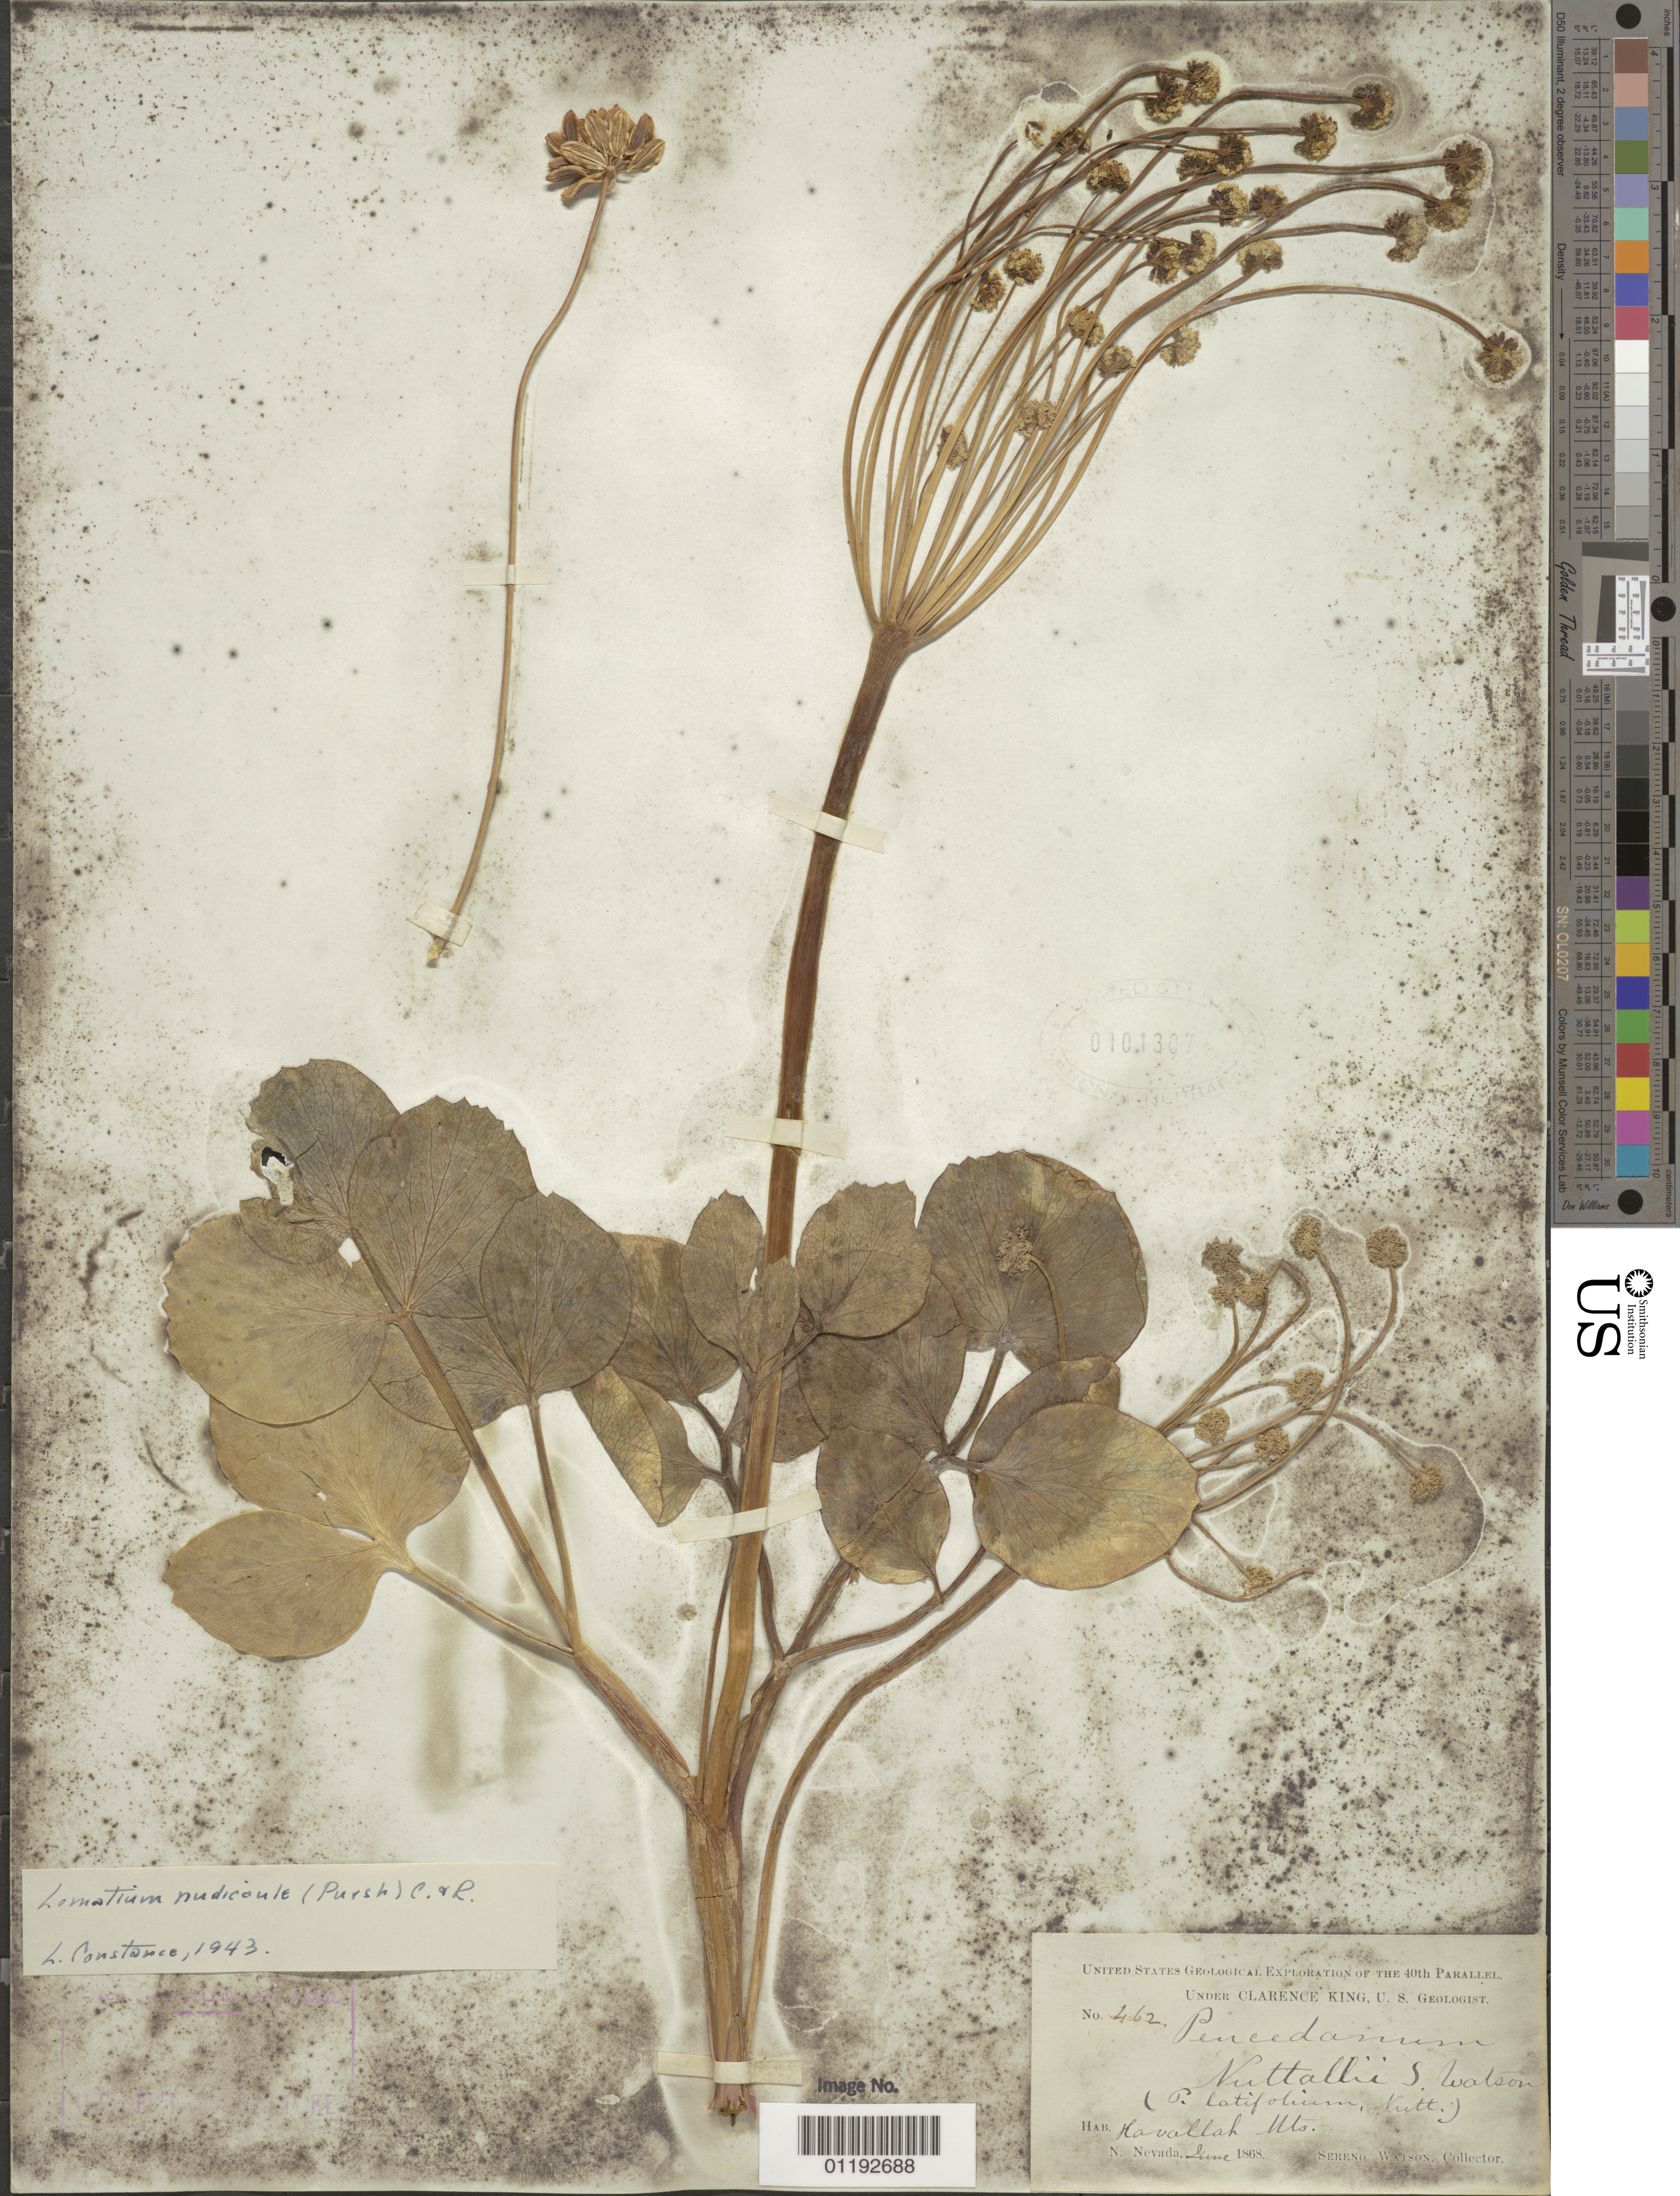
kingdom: Plantae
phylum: Tracheophyta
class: Magnoliopsida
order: Apiales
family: Apiaceae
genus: Lomatium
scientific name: Lomatium nudicaule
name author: (Pursh) J.M. Coult. & Rose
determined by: Constance, L., (UC), University of California Berkeley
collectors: S. Watson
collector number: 462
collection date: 1868-06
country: United States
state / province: Nevada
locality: Havallah Mts.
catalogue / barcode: US 101307